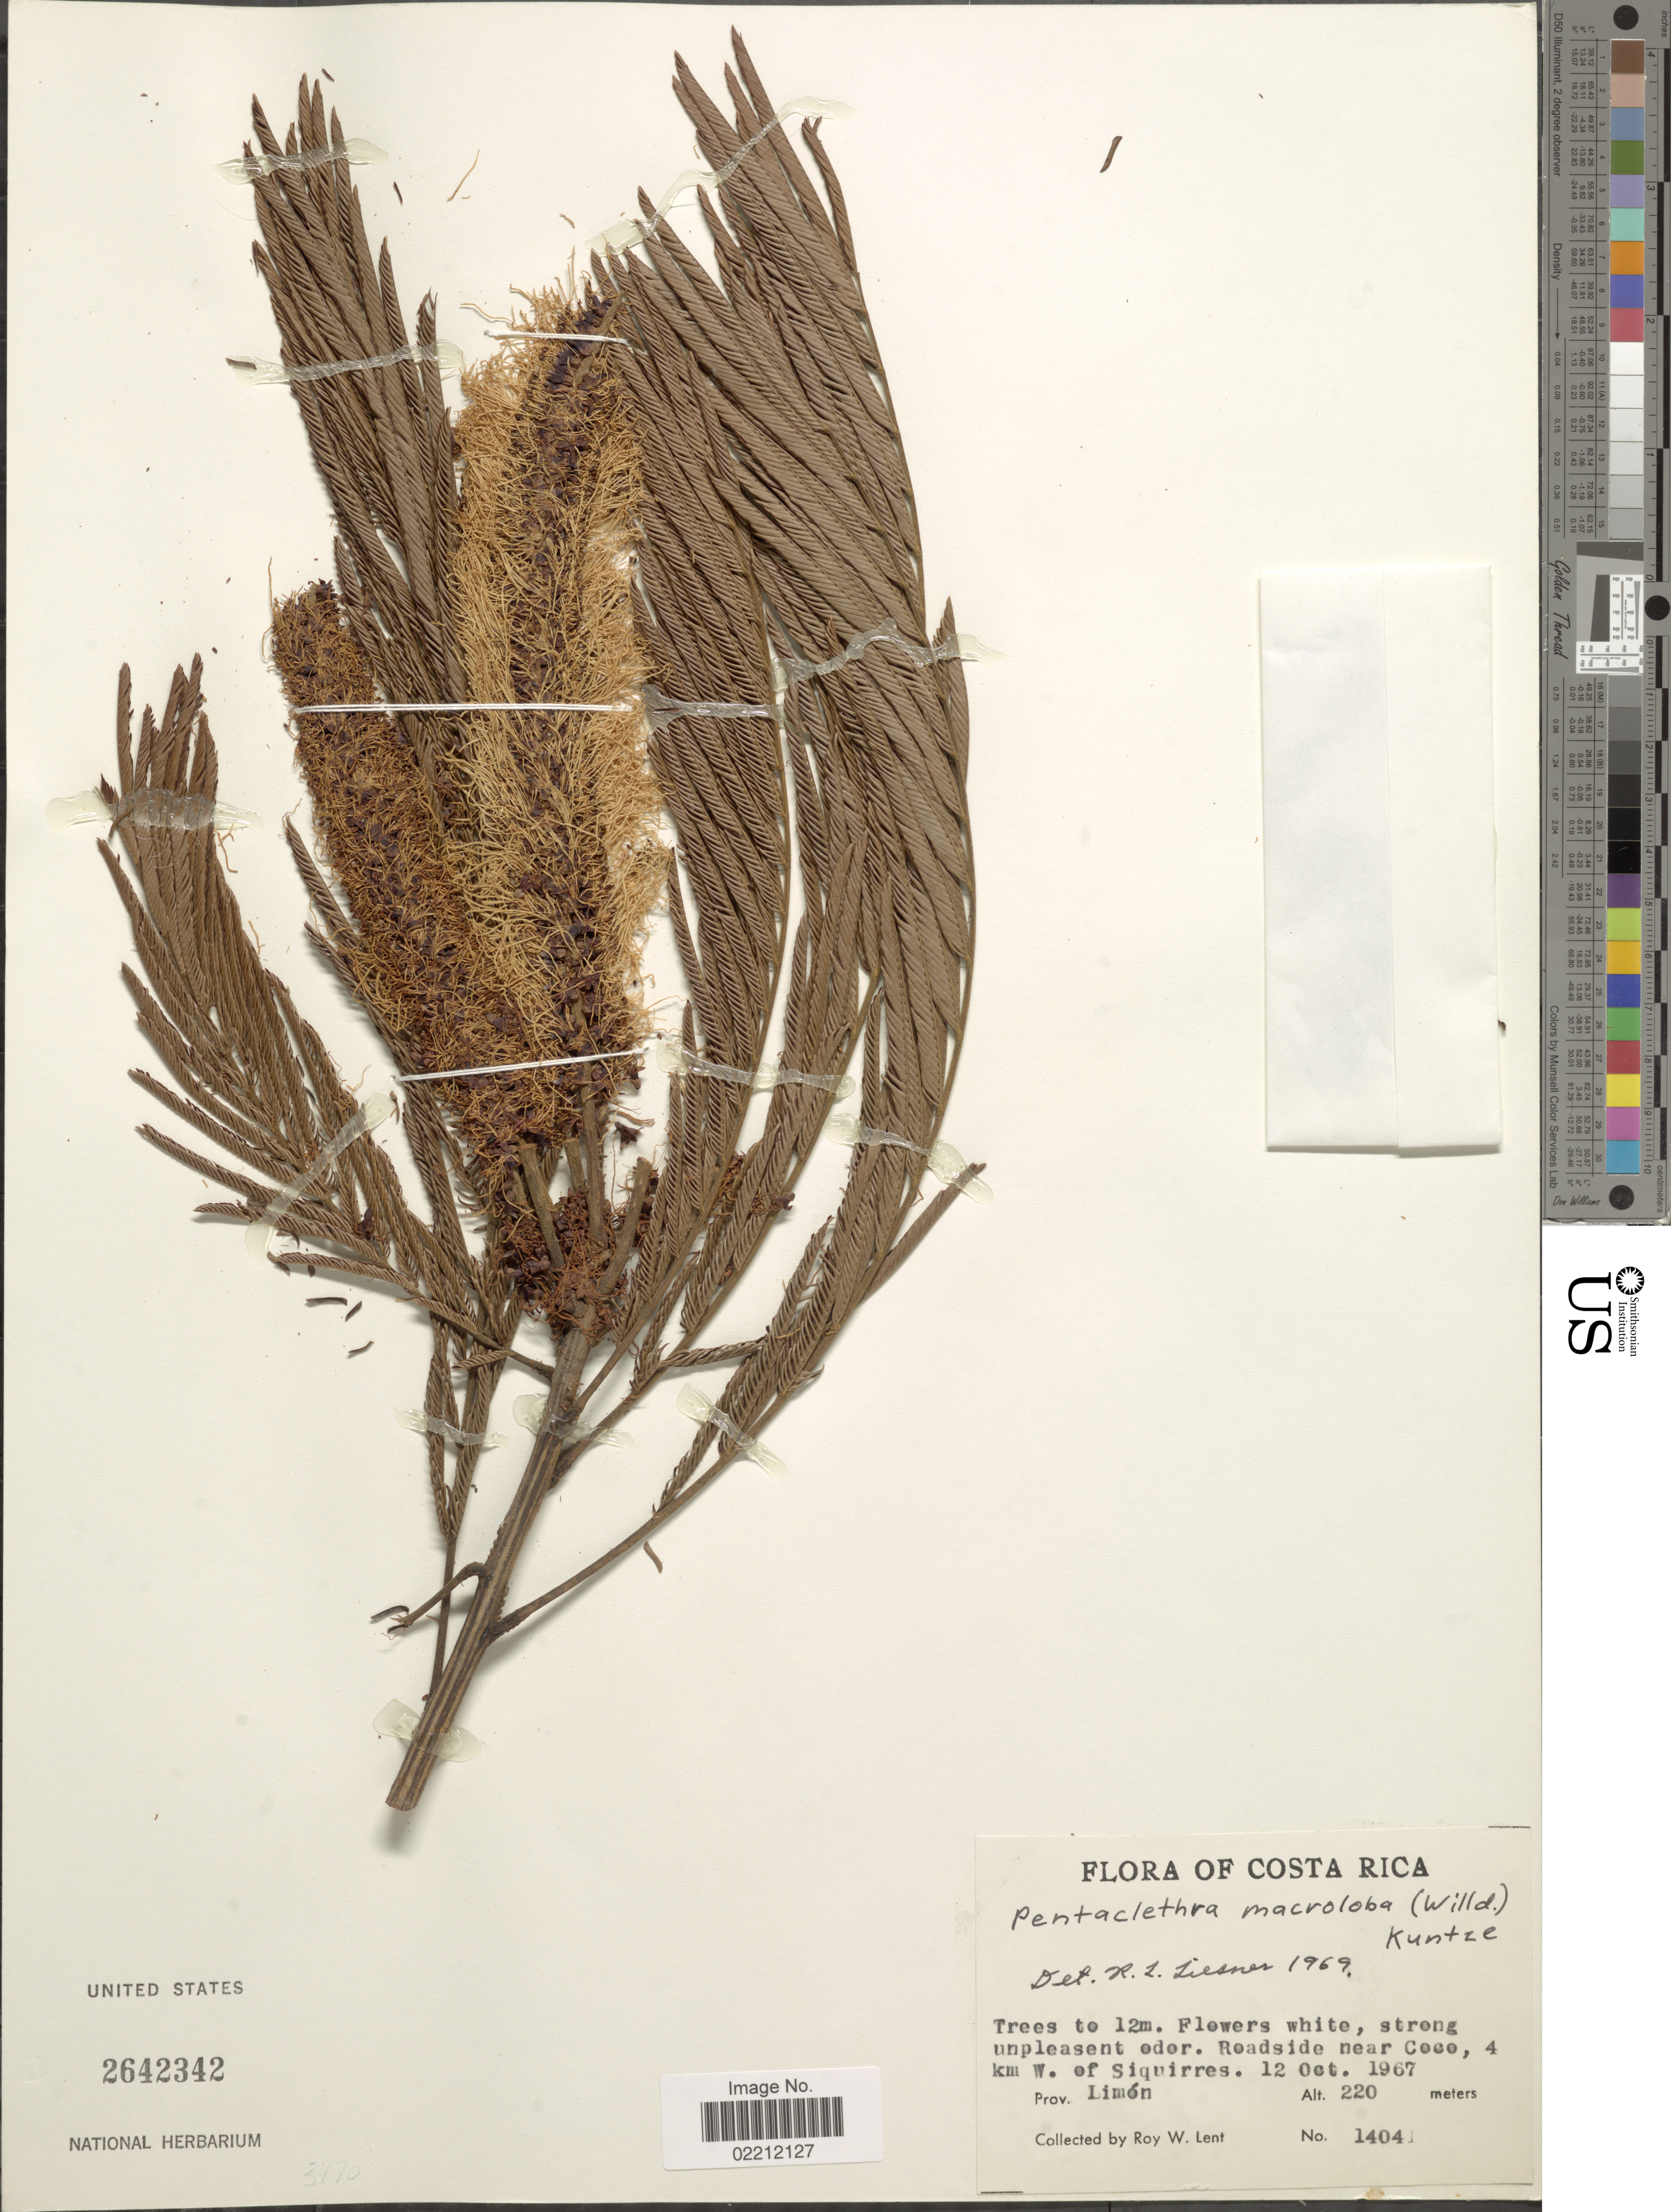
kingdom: Plantae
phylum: Tracheophyta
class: Magnoliopsida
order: Fabales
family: Fabaceae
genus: Pentaclethra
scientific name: Pentaclethra macroloba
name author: (Willd.) Kuntze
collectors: R. W. Lent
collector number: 1404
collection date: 1967-10-12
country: Costa Rica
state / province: Limón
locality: Roadside near Coco, 4 Km W. of Siquirres.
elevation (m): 220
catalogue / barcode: US 2642342